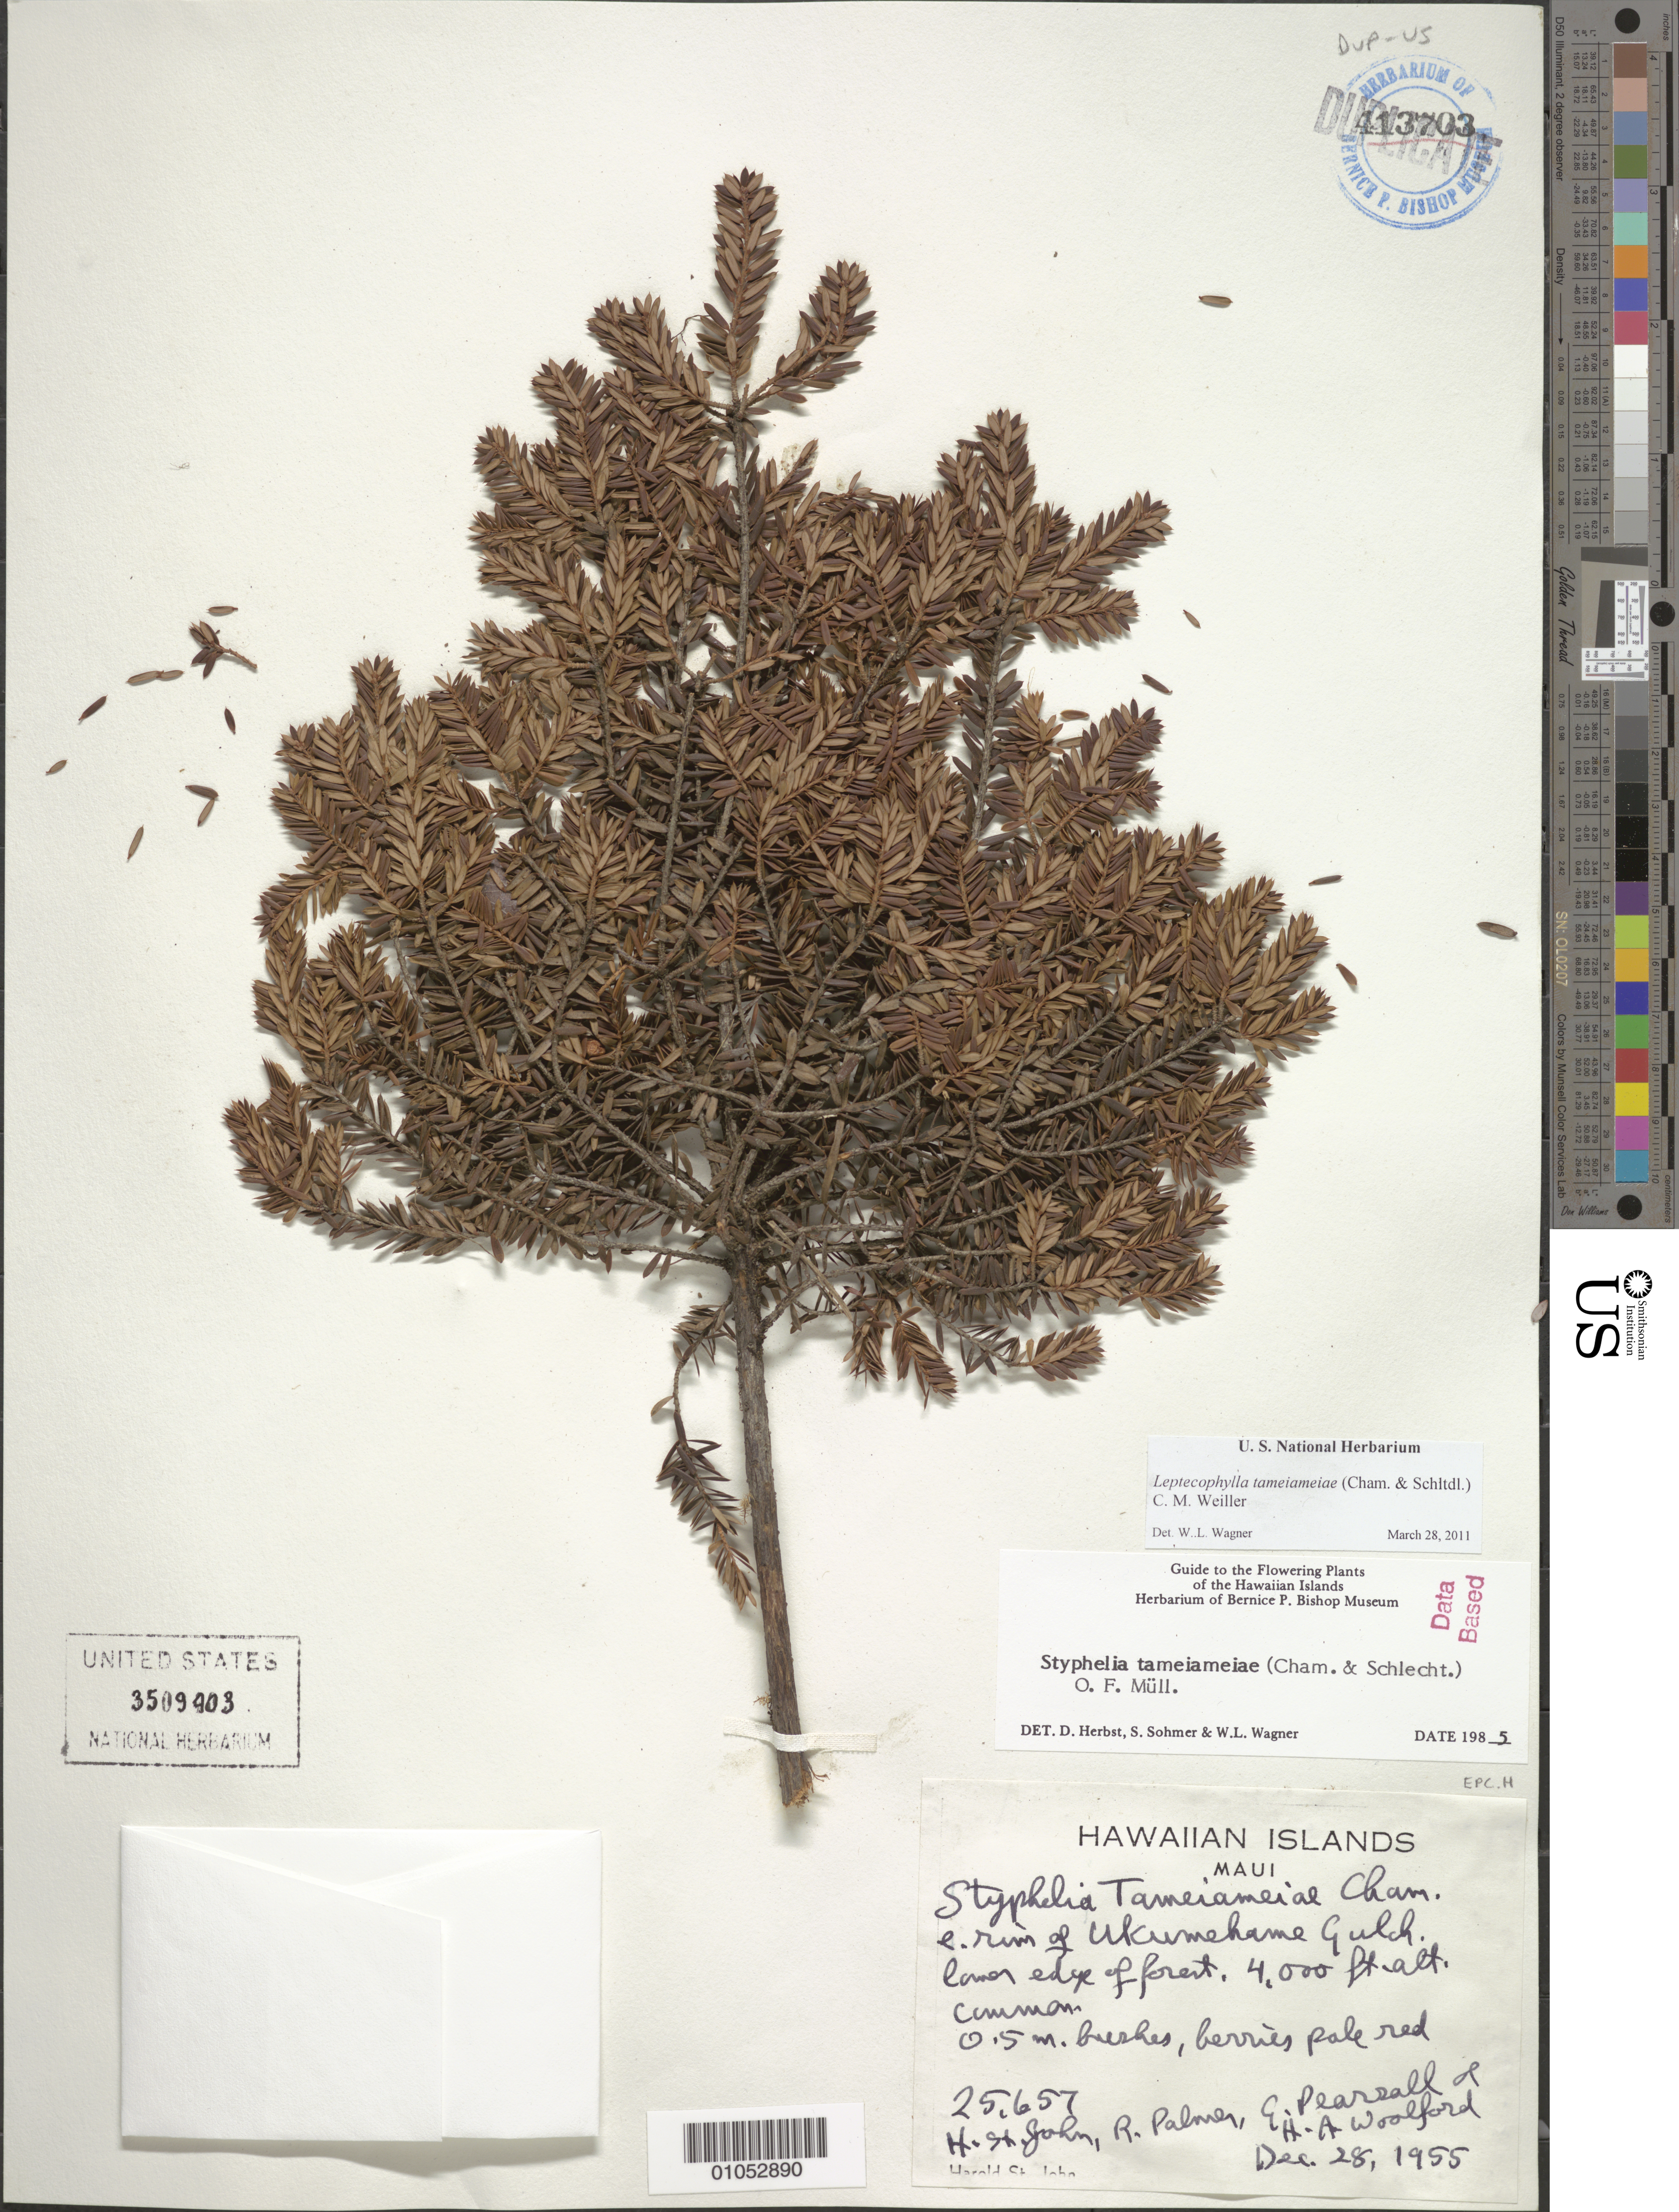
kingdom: Plantae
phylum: Tracheophyta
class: Magnoliopsida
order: Ericales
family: Ericaceae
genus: Leptecophylla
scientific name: Leptecophylla tameiameiae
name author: (Cham. & Schltdl.) C.M. Weiller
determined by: Wagner, W. L., (BOT), Smithsonian Institution - National Museum of Natural History (UNITED STATES)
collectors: H. St. John, R. Palmer, G. Pearsall & H. Woolford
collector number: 26657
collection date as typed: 28 Dec 1955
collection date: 1955-12-28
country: United States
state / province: Hawaii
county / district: Maui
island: Maui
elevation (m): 1219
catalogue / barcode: US 3509403